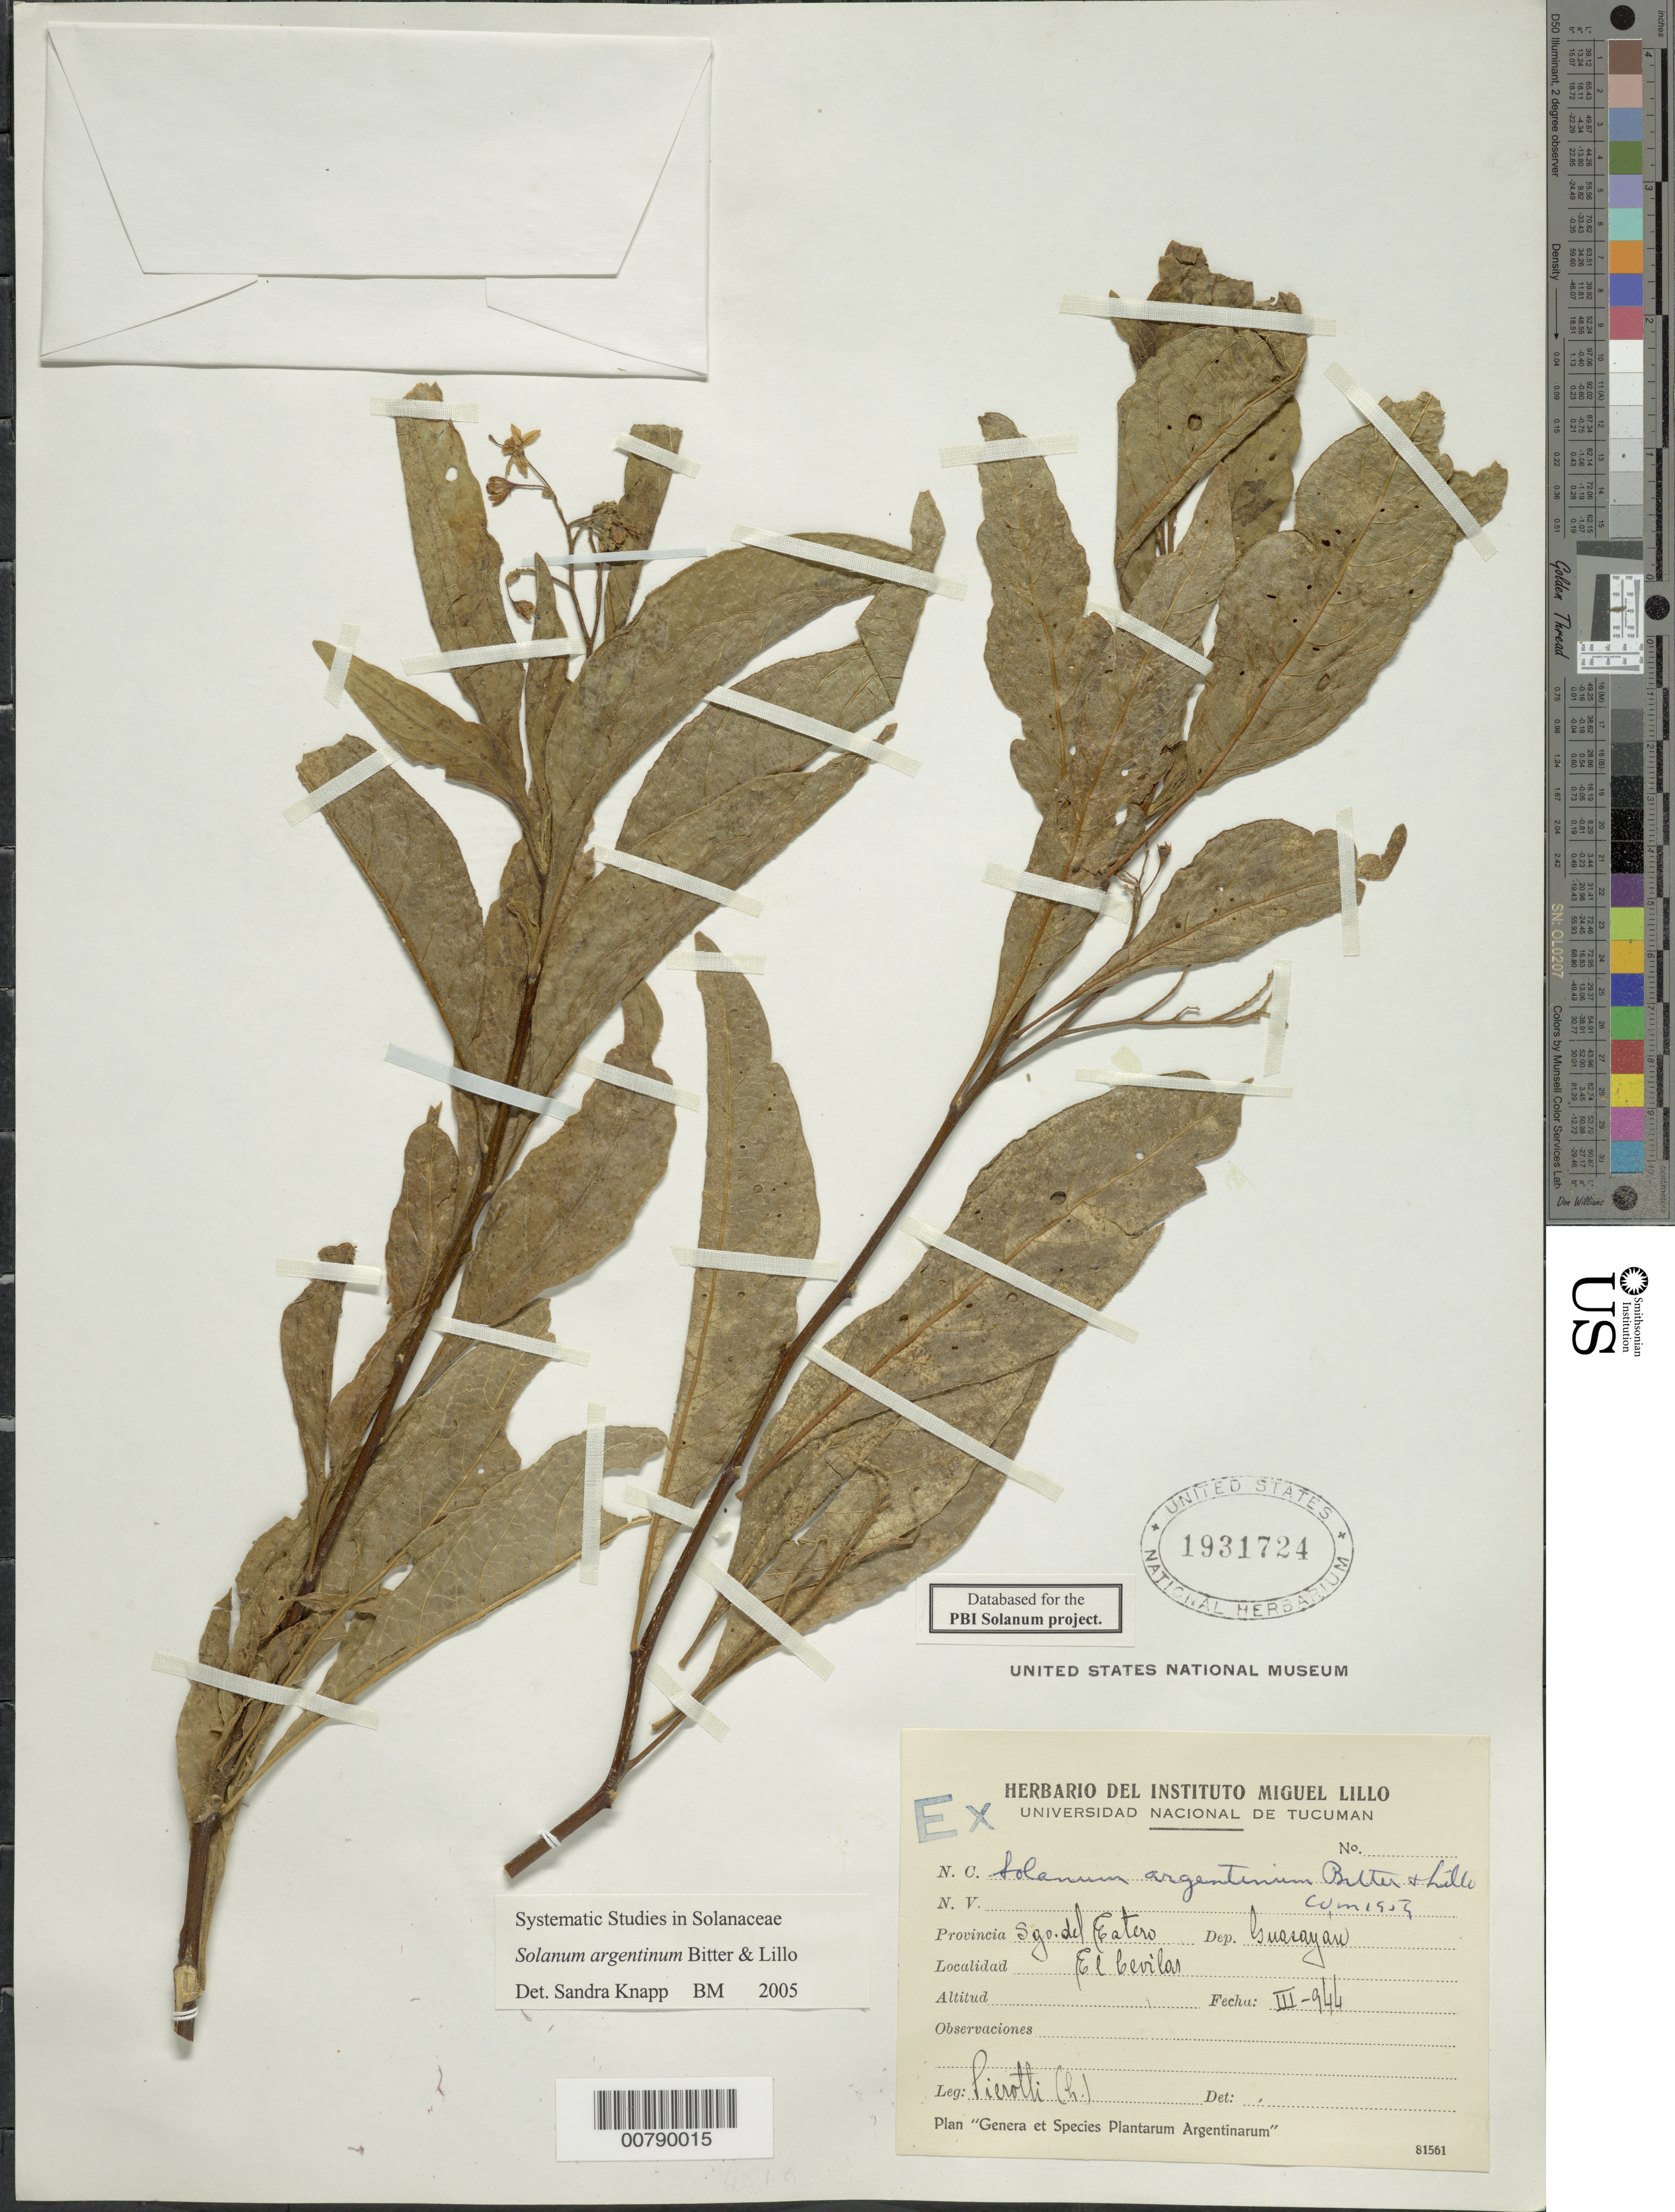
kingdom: Plantae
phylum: Tracheophyta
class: Magnoliopsida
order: Solanales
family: Solanaceae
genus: Solanum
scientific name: Solanum argentinum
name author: Bitter & Lillo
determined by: Knapp, S. D.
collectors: S. A. Pierotti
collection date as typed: Mar 1944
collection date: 1944-03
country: Argentina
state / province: Santiago del Estero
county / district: Guasayán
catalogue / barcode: US 1931724